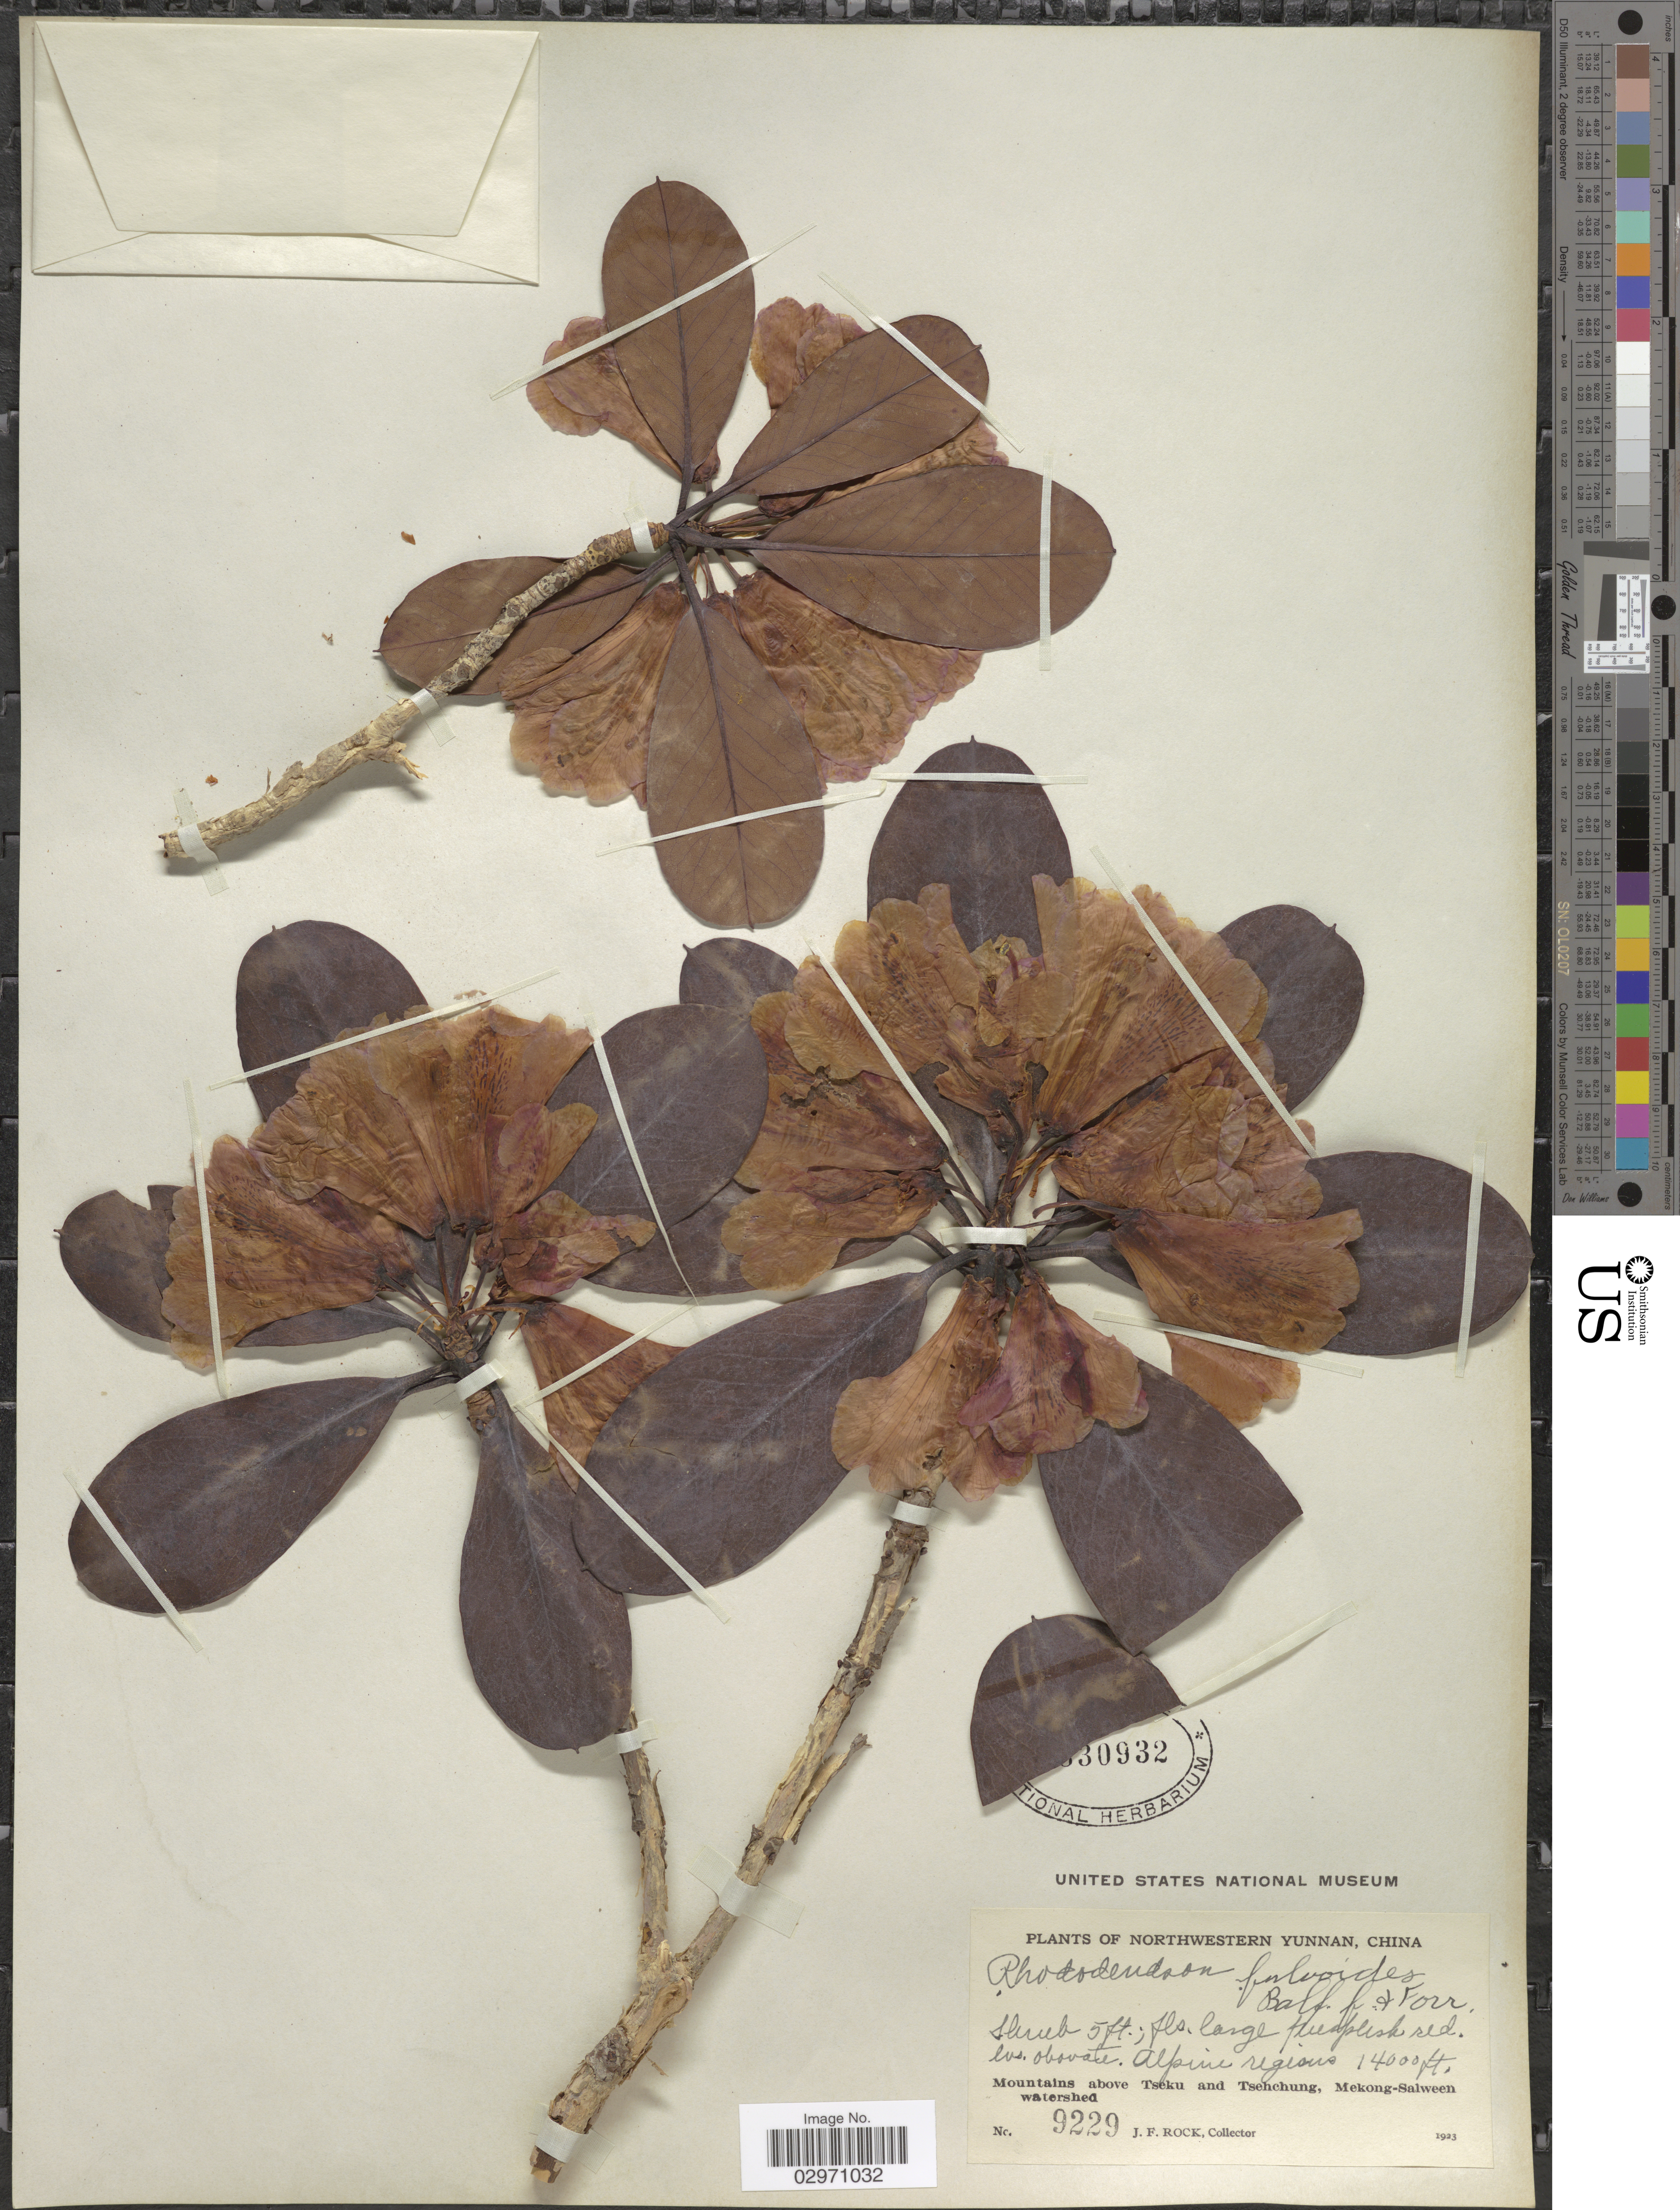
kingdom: Plantae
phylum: Tracheophyta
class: Magnoliopsida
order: Ericales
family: Ericaceae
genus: Rhododendron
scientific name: Rhododendron fulvoides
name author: Balf. f. & Forrest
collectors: J. Rock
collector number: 9229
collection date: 1923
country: China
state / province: Yunnan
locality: Northwestern Yunnan. Mountains above Tseku and Tsehchung, Mekong-Salween watershed. Alpine regions.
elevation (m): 4267